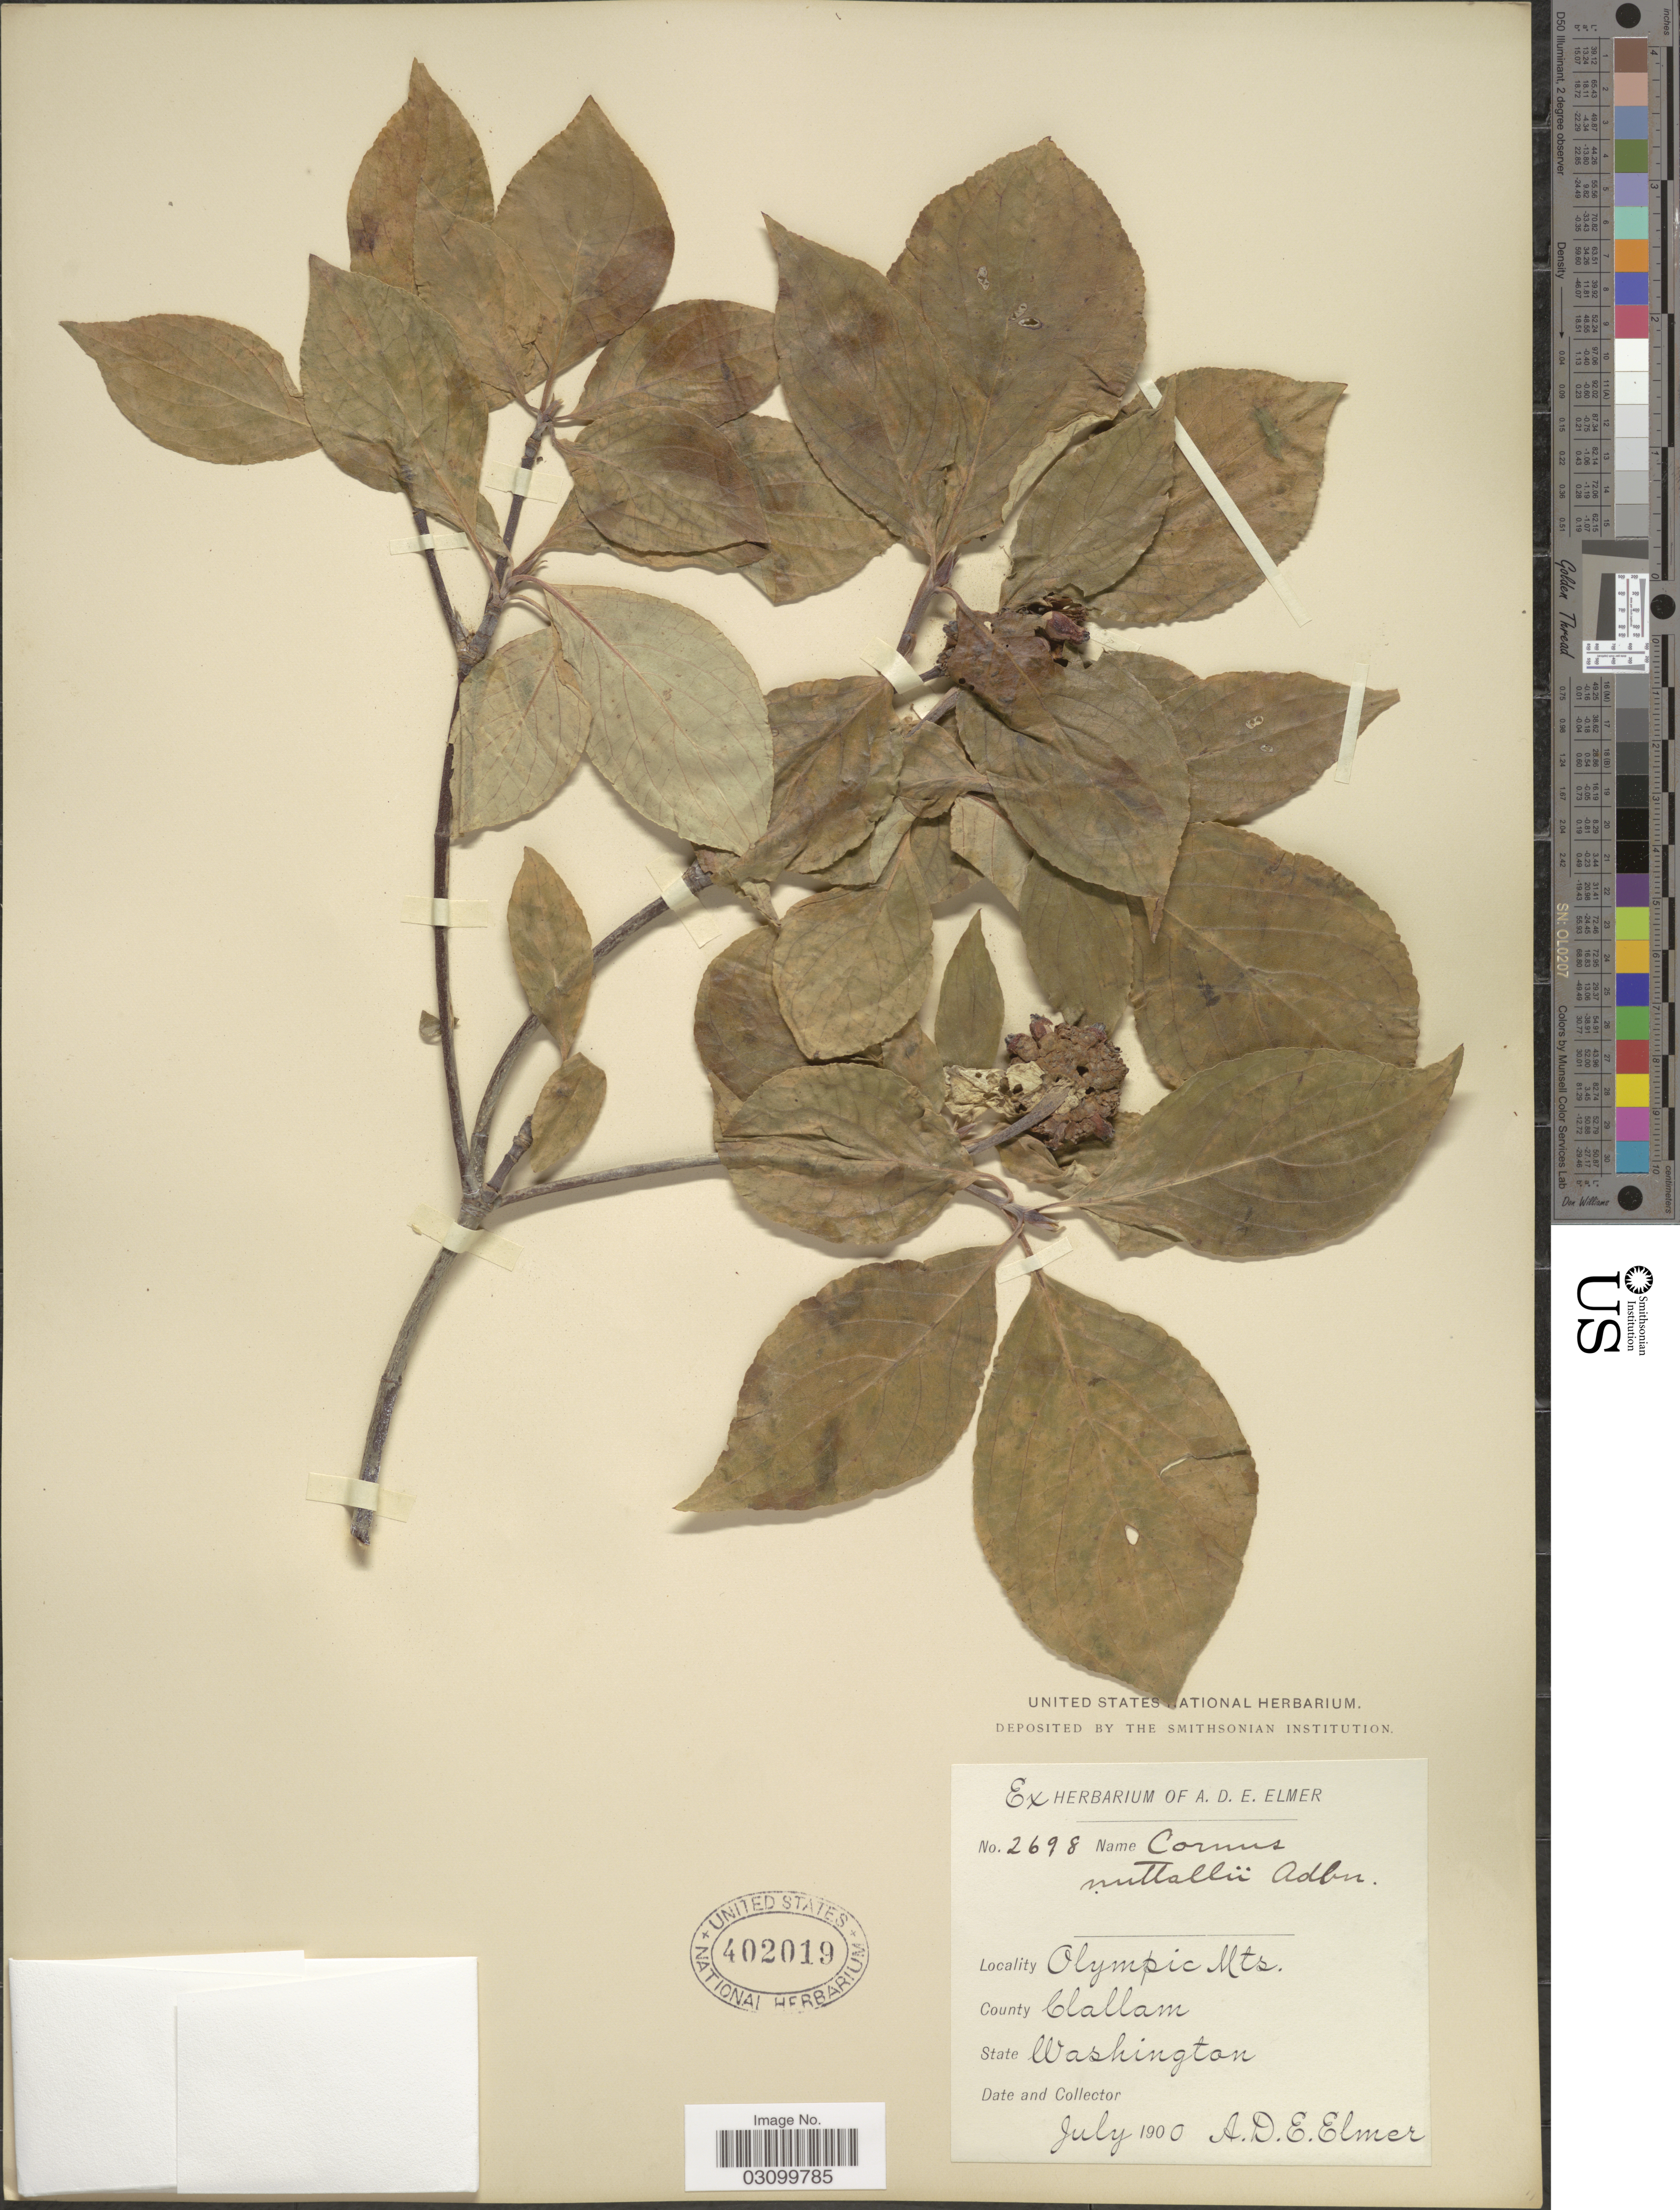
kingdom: Plantae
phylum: Tracheophyta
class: Magnoliopsida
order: Cornales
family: Cornaceae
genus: Cornus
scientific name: Cornus nuttallii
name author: Audubon ex Torr. & A. Gray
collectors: A. D. E. Elmer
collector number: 2698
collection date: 1900-07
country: United States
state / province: Washington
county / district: Clallam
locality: Olympic Mts. County Clallam.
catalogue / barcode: US 402019